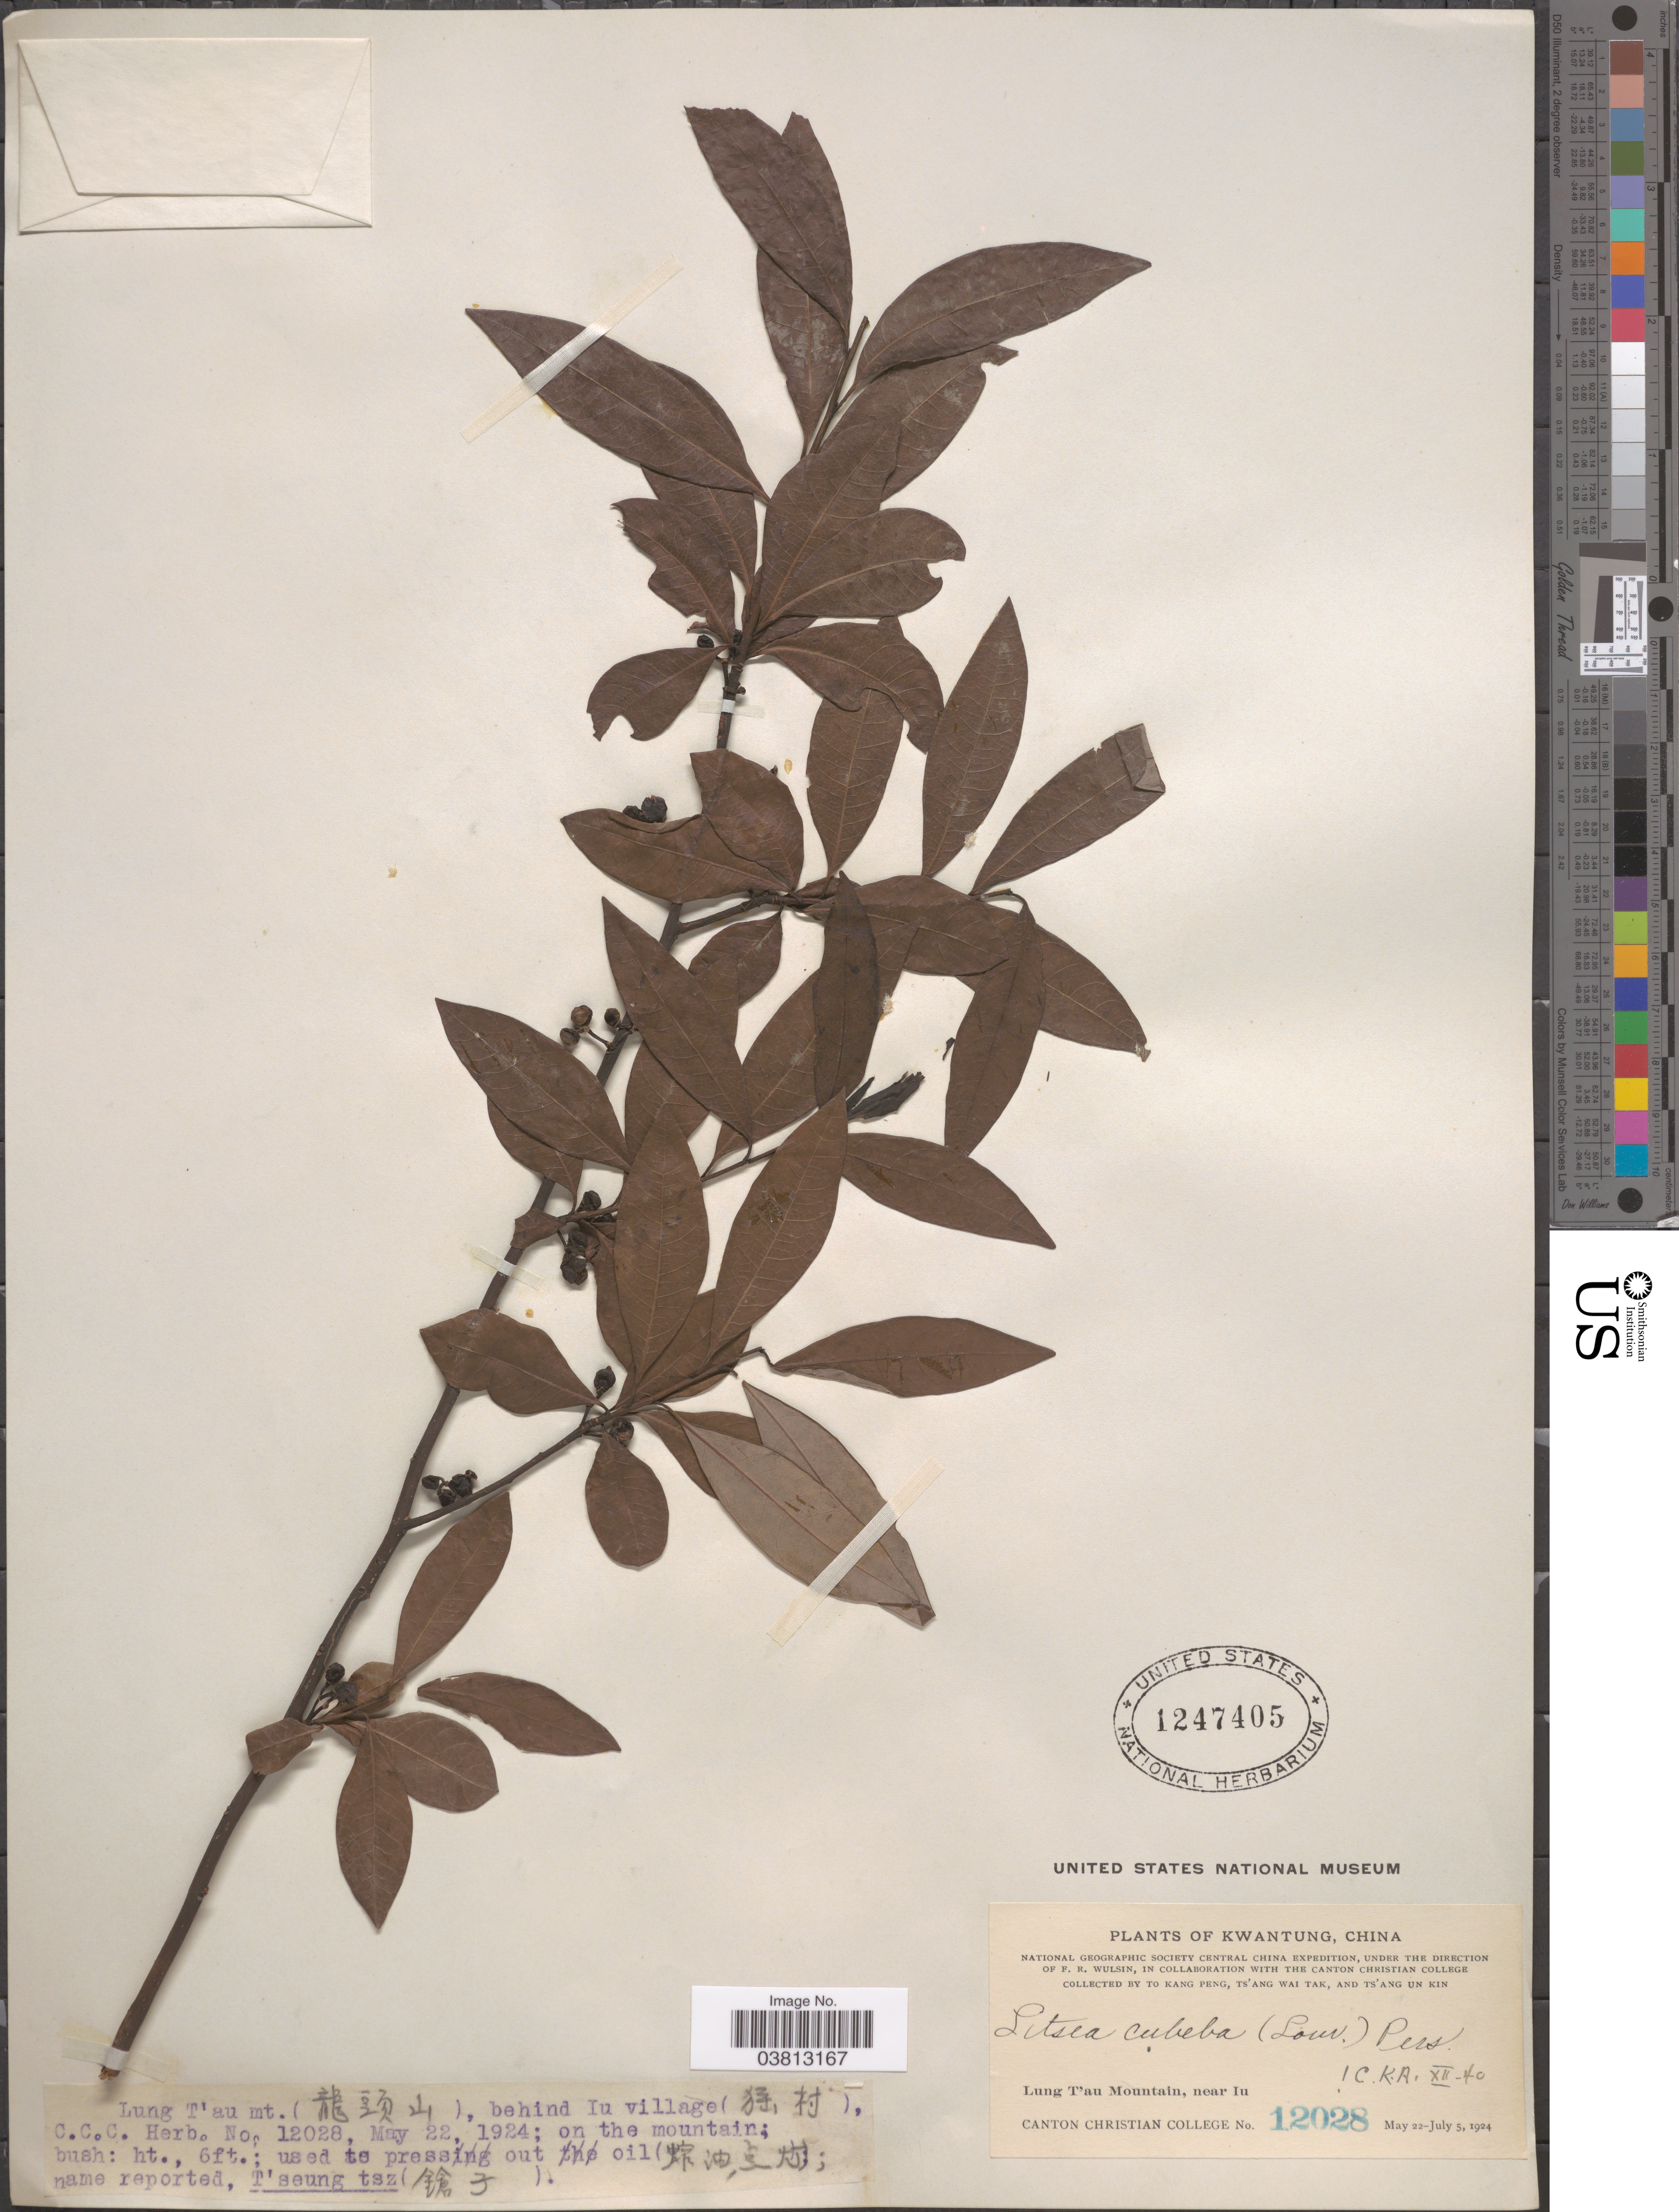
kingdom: Plantae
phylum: Tracheophyta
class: Magnoliopsida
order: Laurales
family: Lauraceae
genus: Litsea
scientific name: Litsea cubeba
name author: (Lour.) Pers.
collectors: T. K. Peng, W. T. Tsang & Ts' Ang Un Kin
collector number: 12028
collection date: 1924-05-22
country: China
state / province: Guangdong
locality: Lung T'au Mountain (X), behind Iu village (X). T'seung tsz (X) [unsure placement]. Kwangtung.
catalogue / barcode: US 1247405